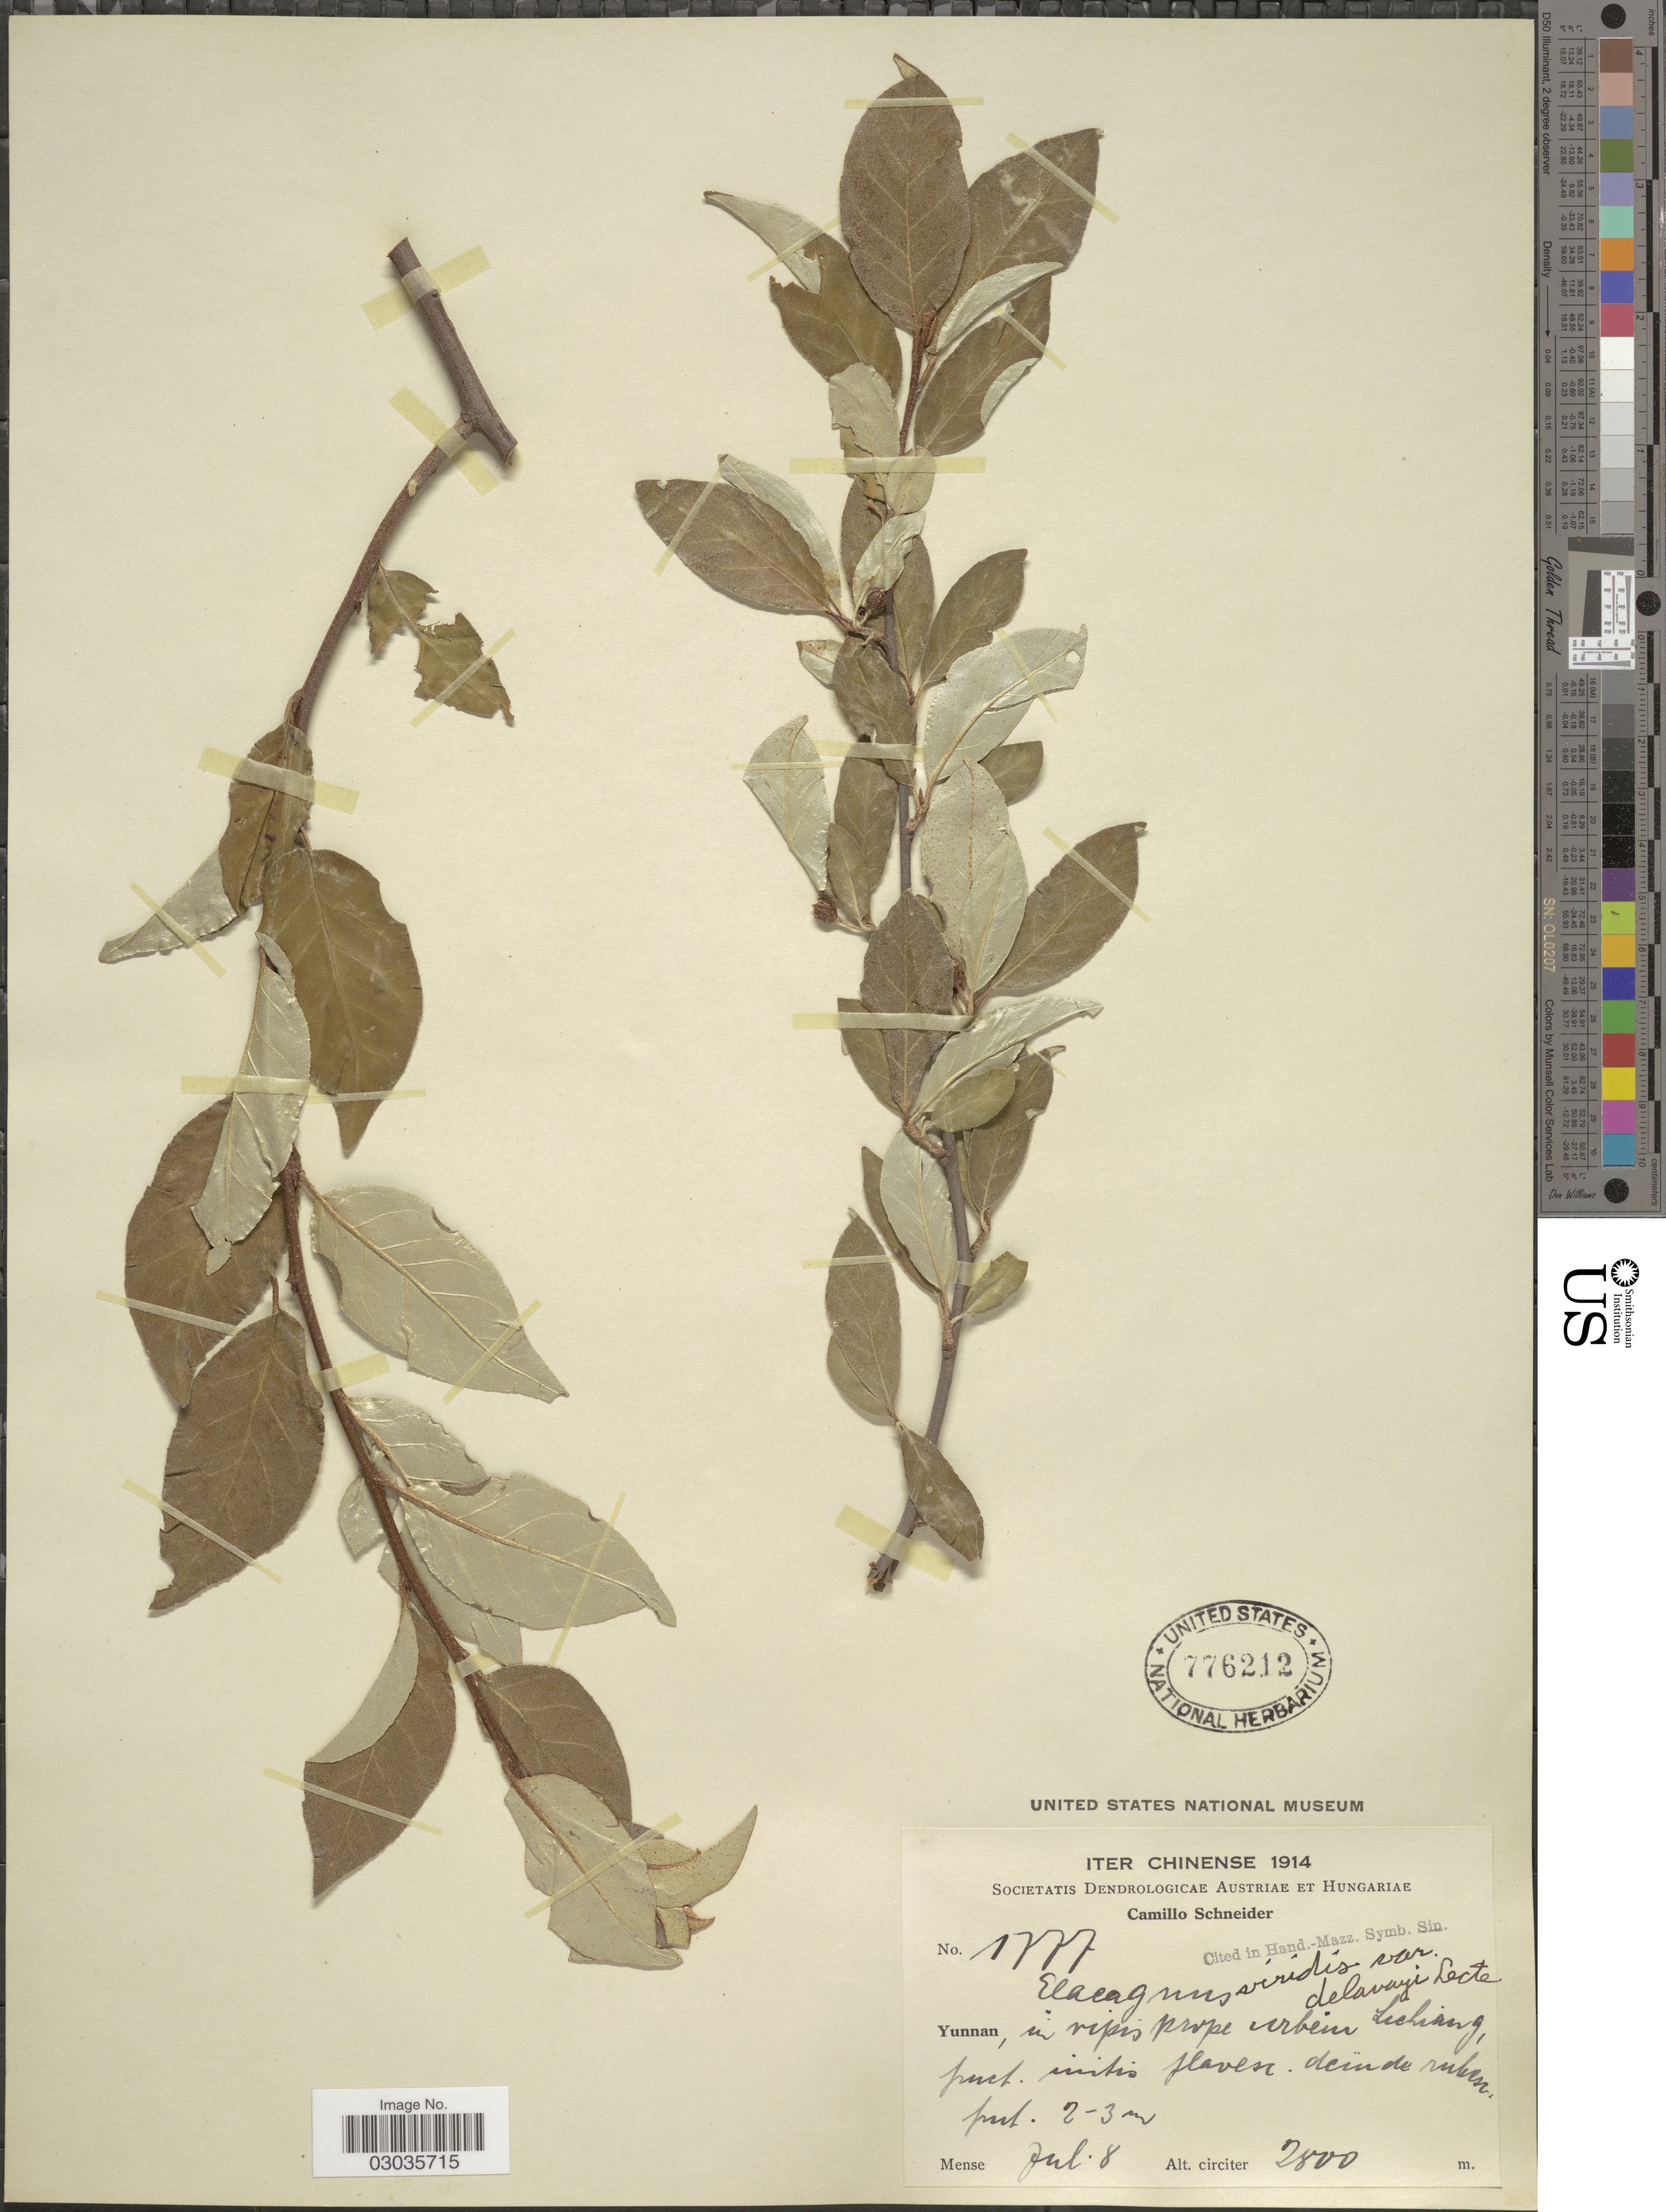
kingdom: Plantae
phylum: Tracheophyta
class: Magnoliopsida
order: Rosales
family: Elaeagnaceae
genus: Elaeagnus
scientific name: Elaeagnus viridis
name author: Servettaz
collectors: C. K. Schneider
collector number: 1777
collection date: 1914-07-08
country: China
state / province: Yunnan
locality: In ripis prope irbein Lichiang, fruct. initis flaven. [interpreted]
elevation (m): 2800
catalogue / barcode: US 776212